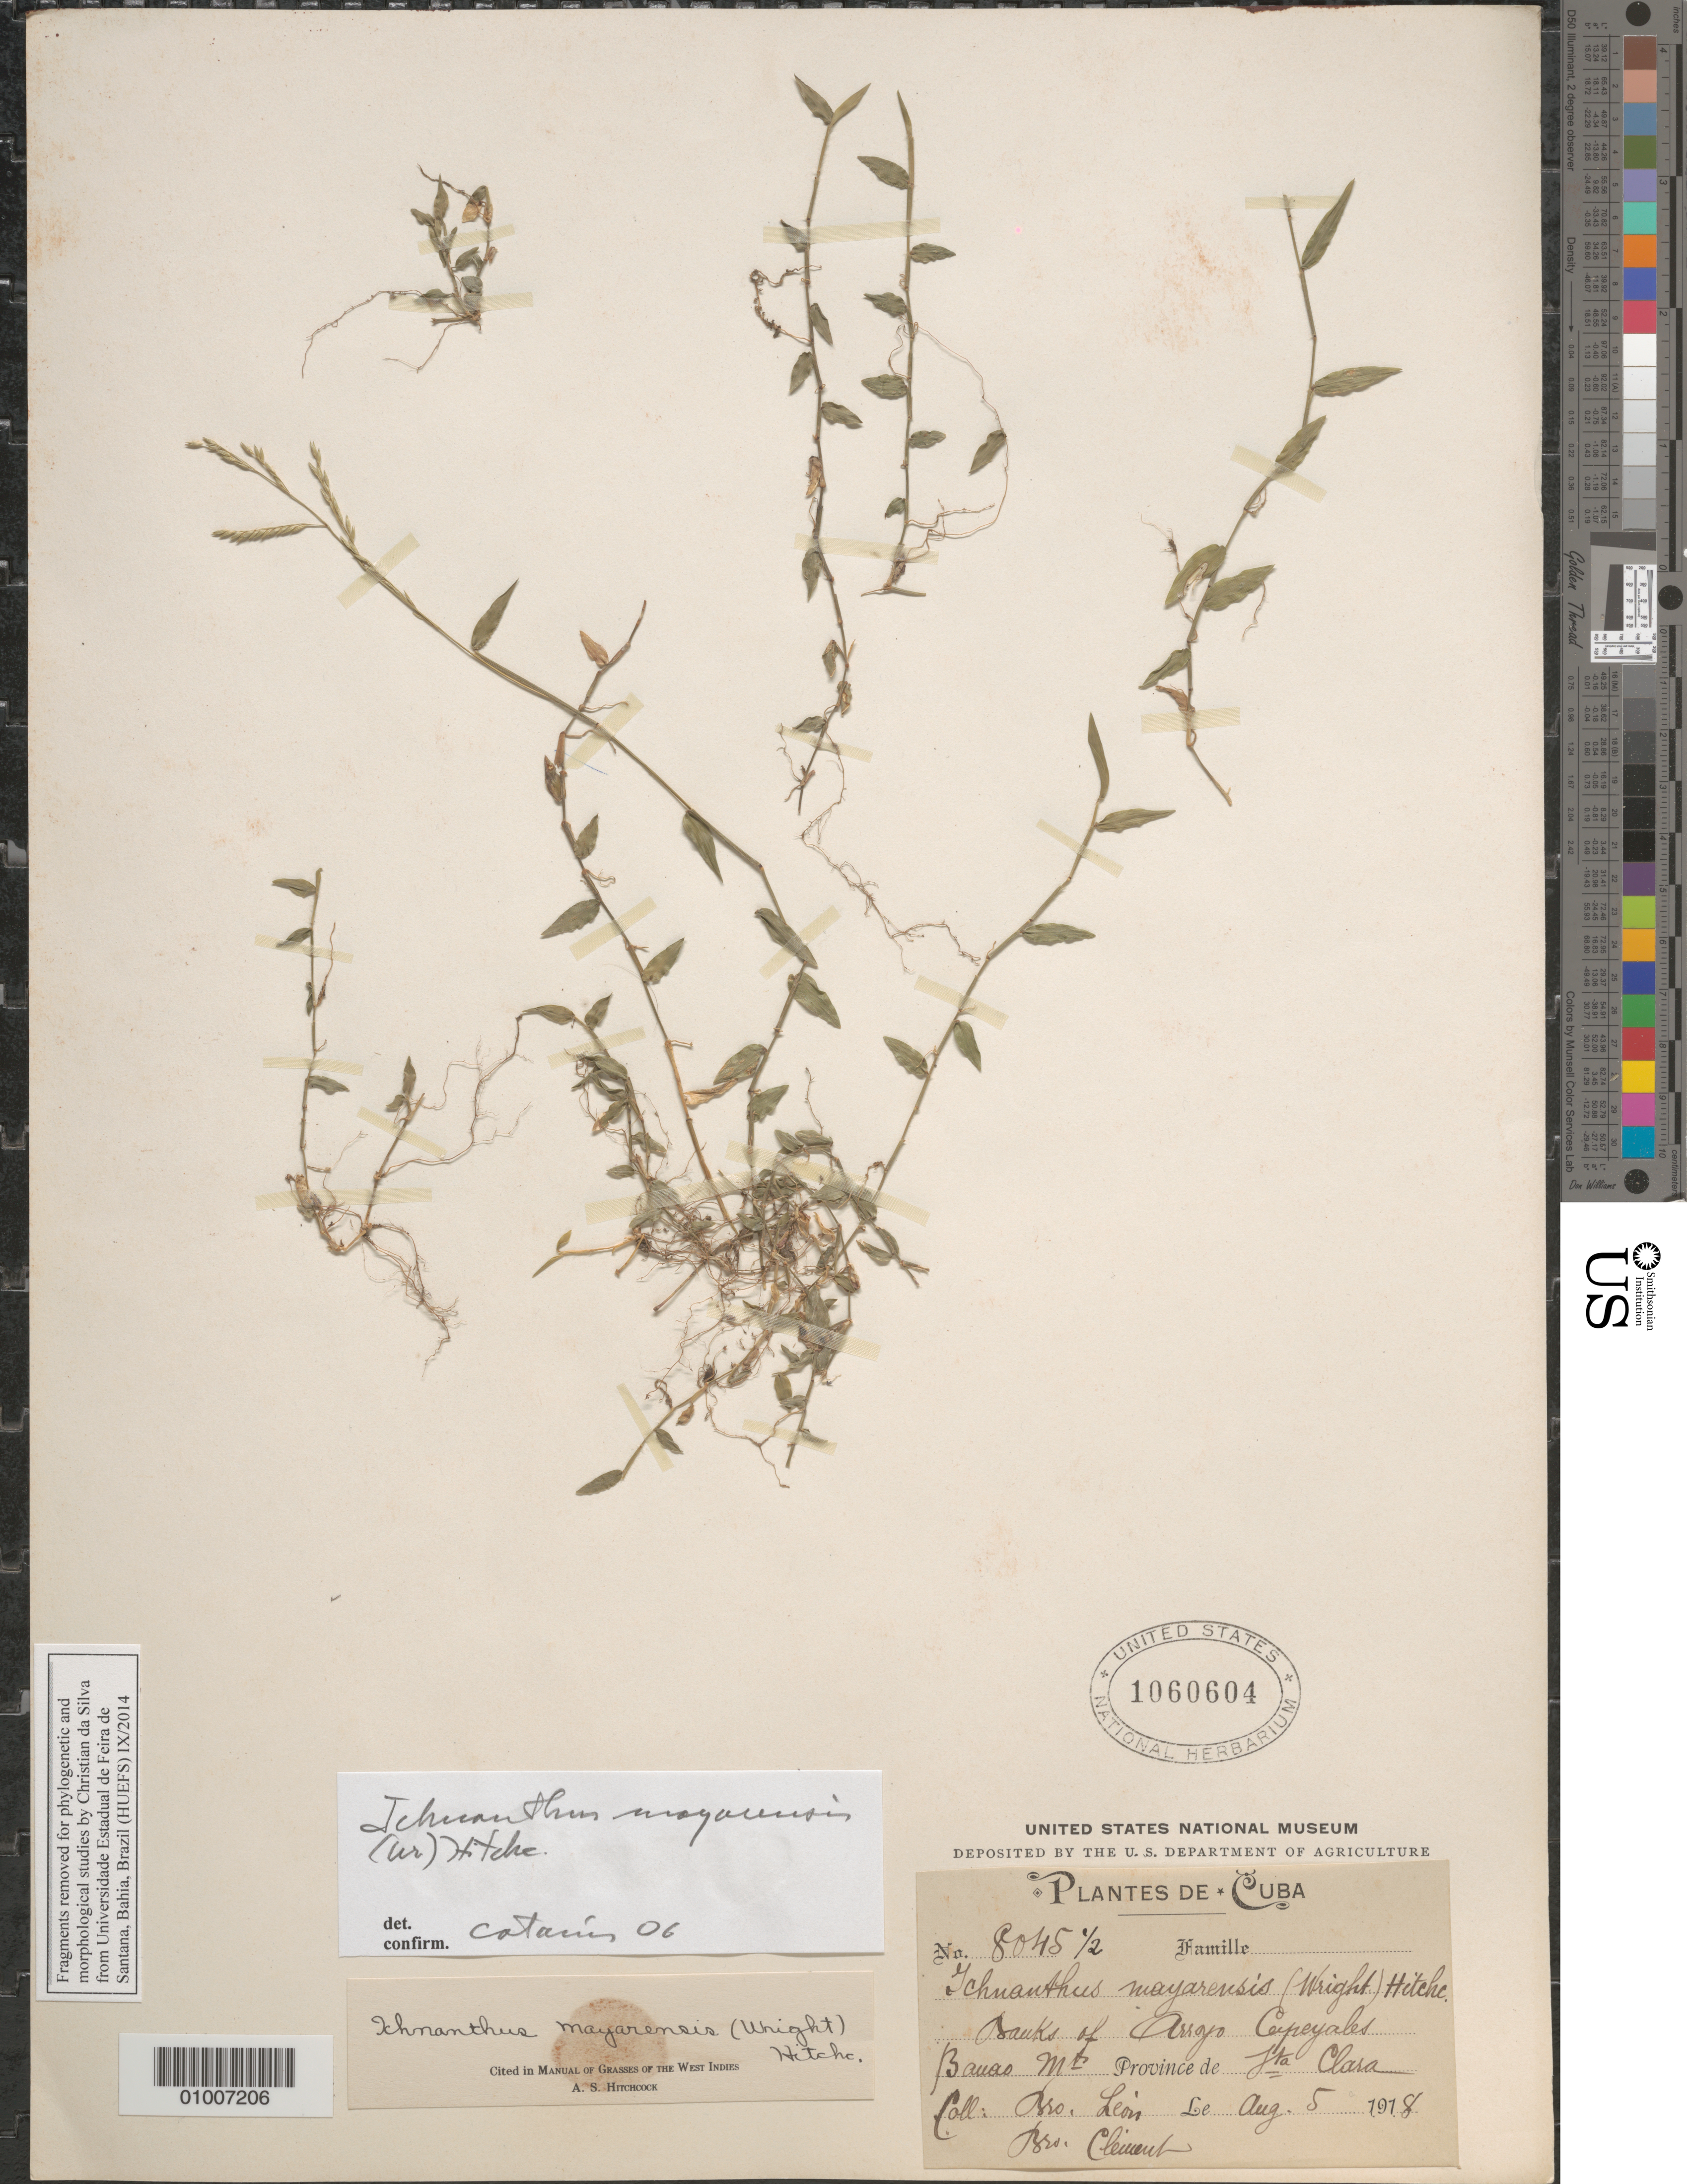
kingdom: Plantae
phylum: Tracheophyta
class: Liliopsida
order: Poales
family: Poaceae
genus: Ichnanthus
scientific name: Ichnanthus mayarensis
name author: (C. Wright) Hitchc.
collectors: Bro. León & B. Clement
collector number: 8045.5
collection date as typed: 05 Aug 1918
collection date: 1918-08-05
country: Cuba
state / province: Villa Clara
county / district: Santa Clara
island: Cuba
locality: Santa Clara, banks of Arroyo Cupeyales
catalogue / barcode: US 1060604